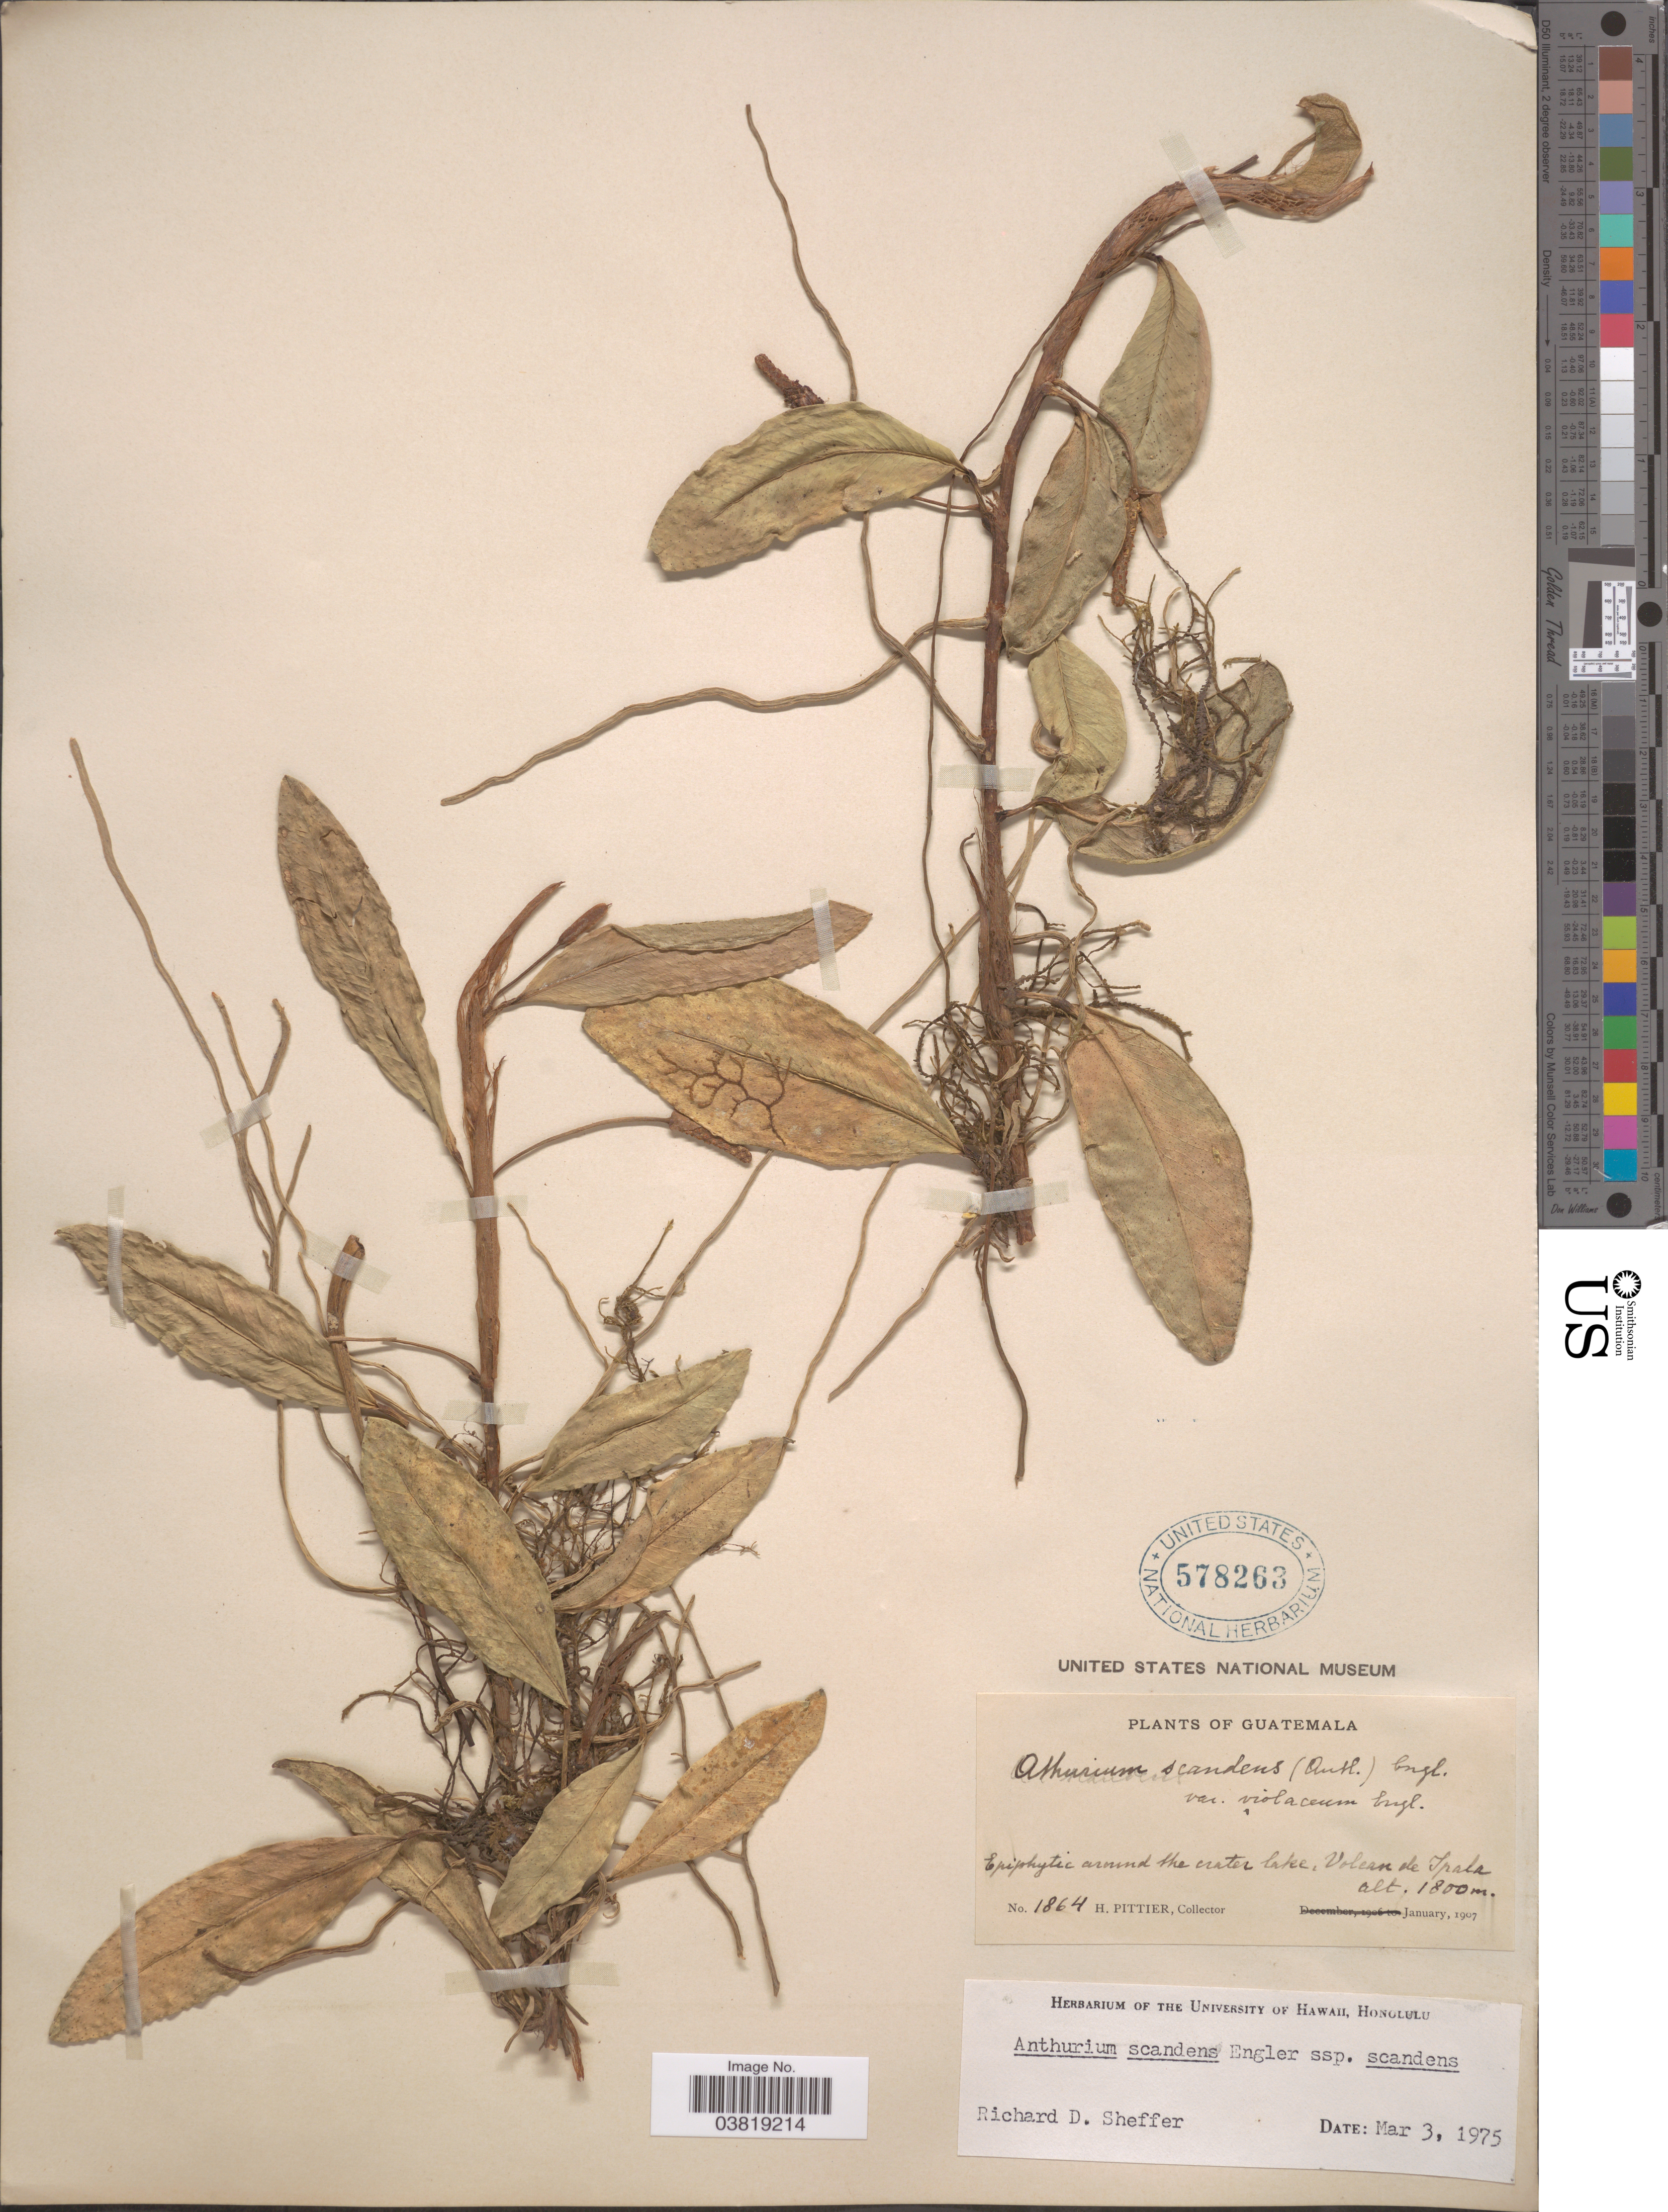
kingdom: Plantae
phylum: Tracheophyta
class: Liliopsida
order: Alismatales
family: Araceae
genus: Anthurium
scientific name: Anthurium scandens var. scandens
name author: (Aubl.) Engl.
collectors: H. F. Pittier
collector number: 1864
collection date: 1907-01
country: Guatemala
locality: Around the crater lake, Volcan de Ipala.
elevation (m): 1800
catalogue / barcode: US 578263